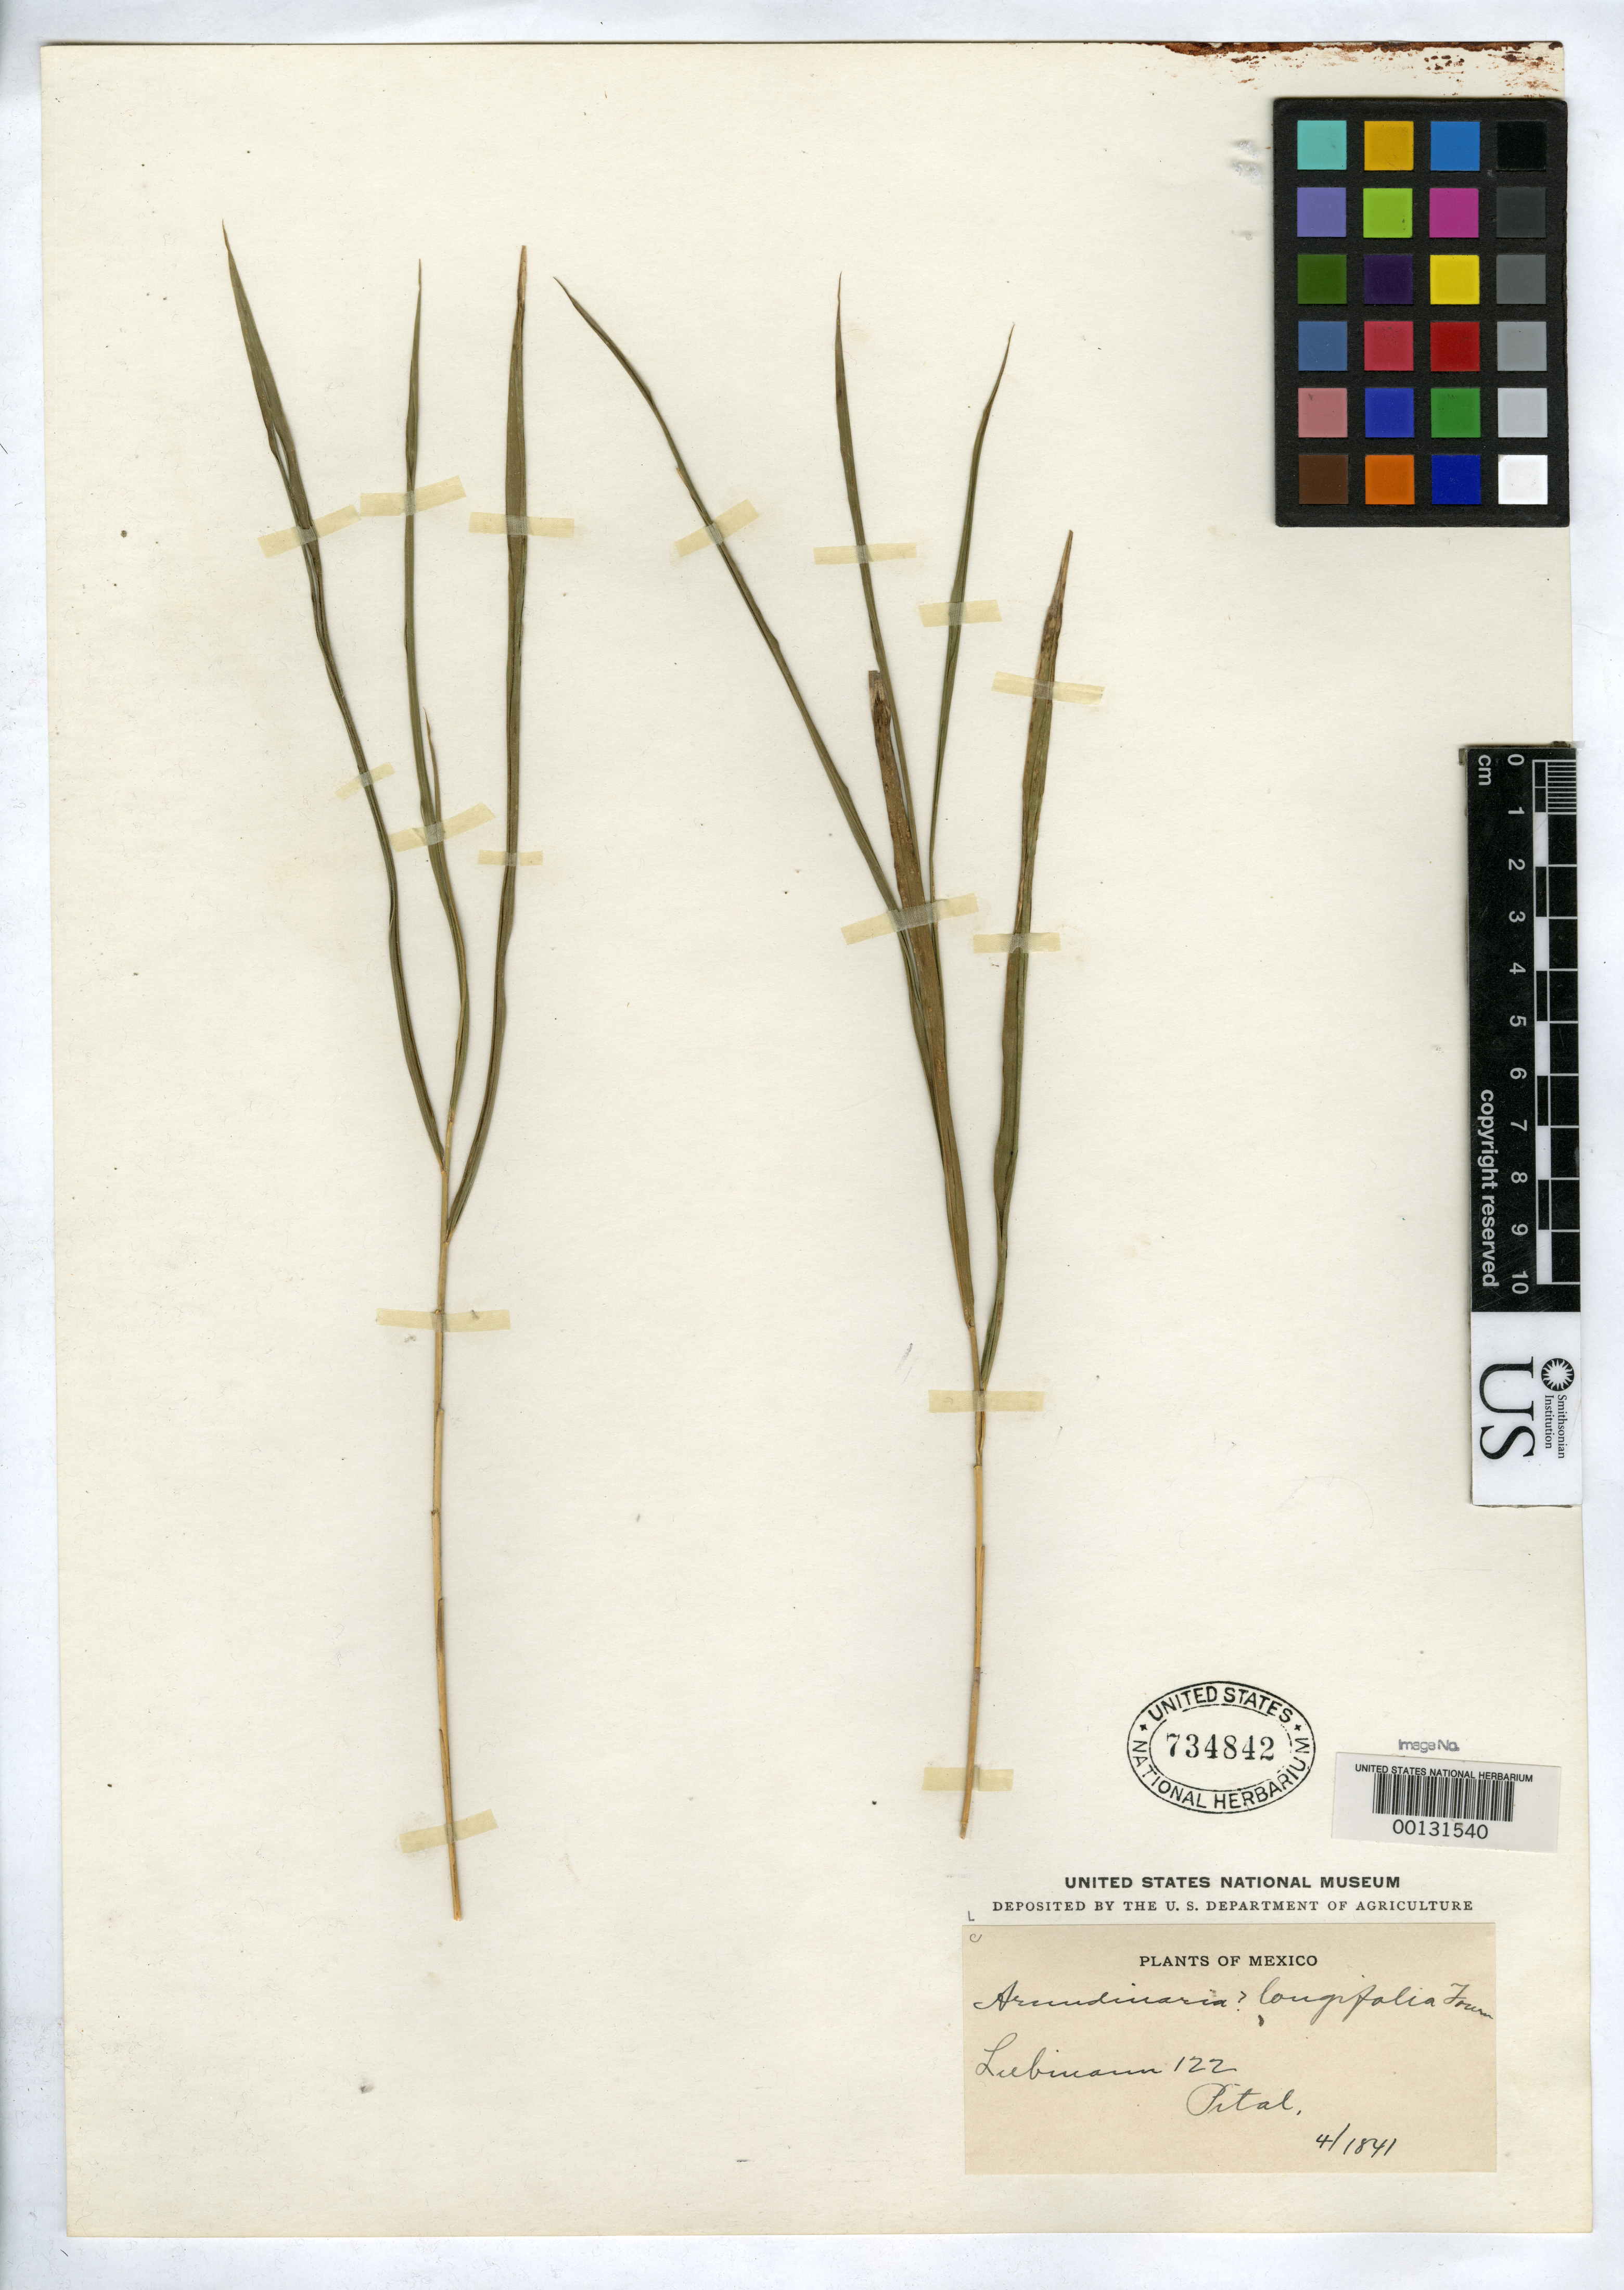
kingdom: Plantae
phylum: Tracheophyta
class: Liliopsida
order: Poales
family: Poaceae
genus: Arundinaria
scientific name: Arundinaria longifolia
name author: E. Fourn.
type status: Isosyntype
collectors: F. M. Liebmann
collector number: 122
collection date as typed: Apr 1841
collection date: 1841-04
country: Mexico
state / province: Veracruz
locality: Jicaltepec.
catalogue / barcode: US 734842